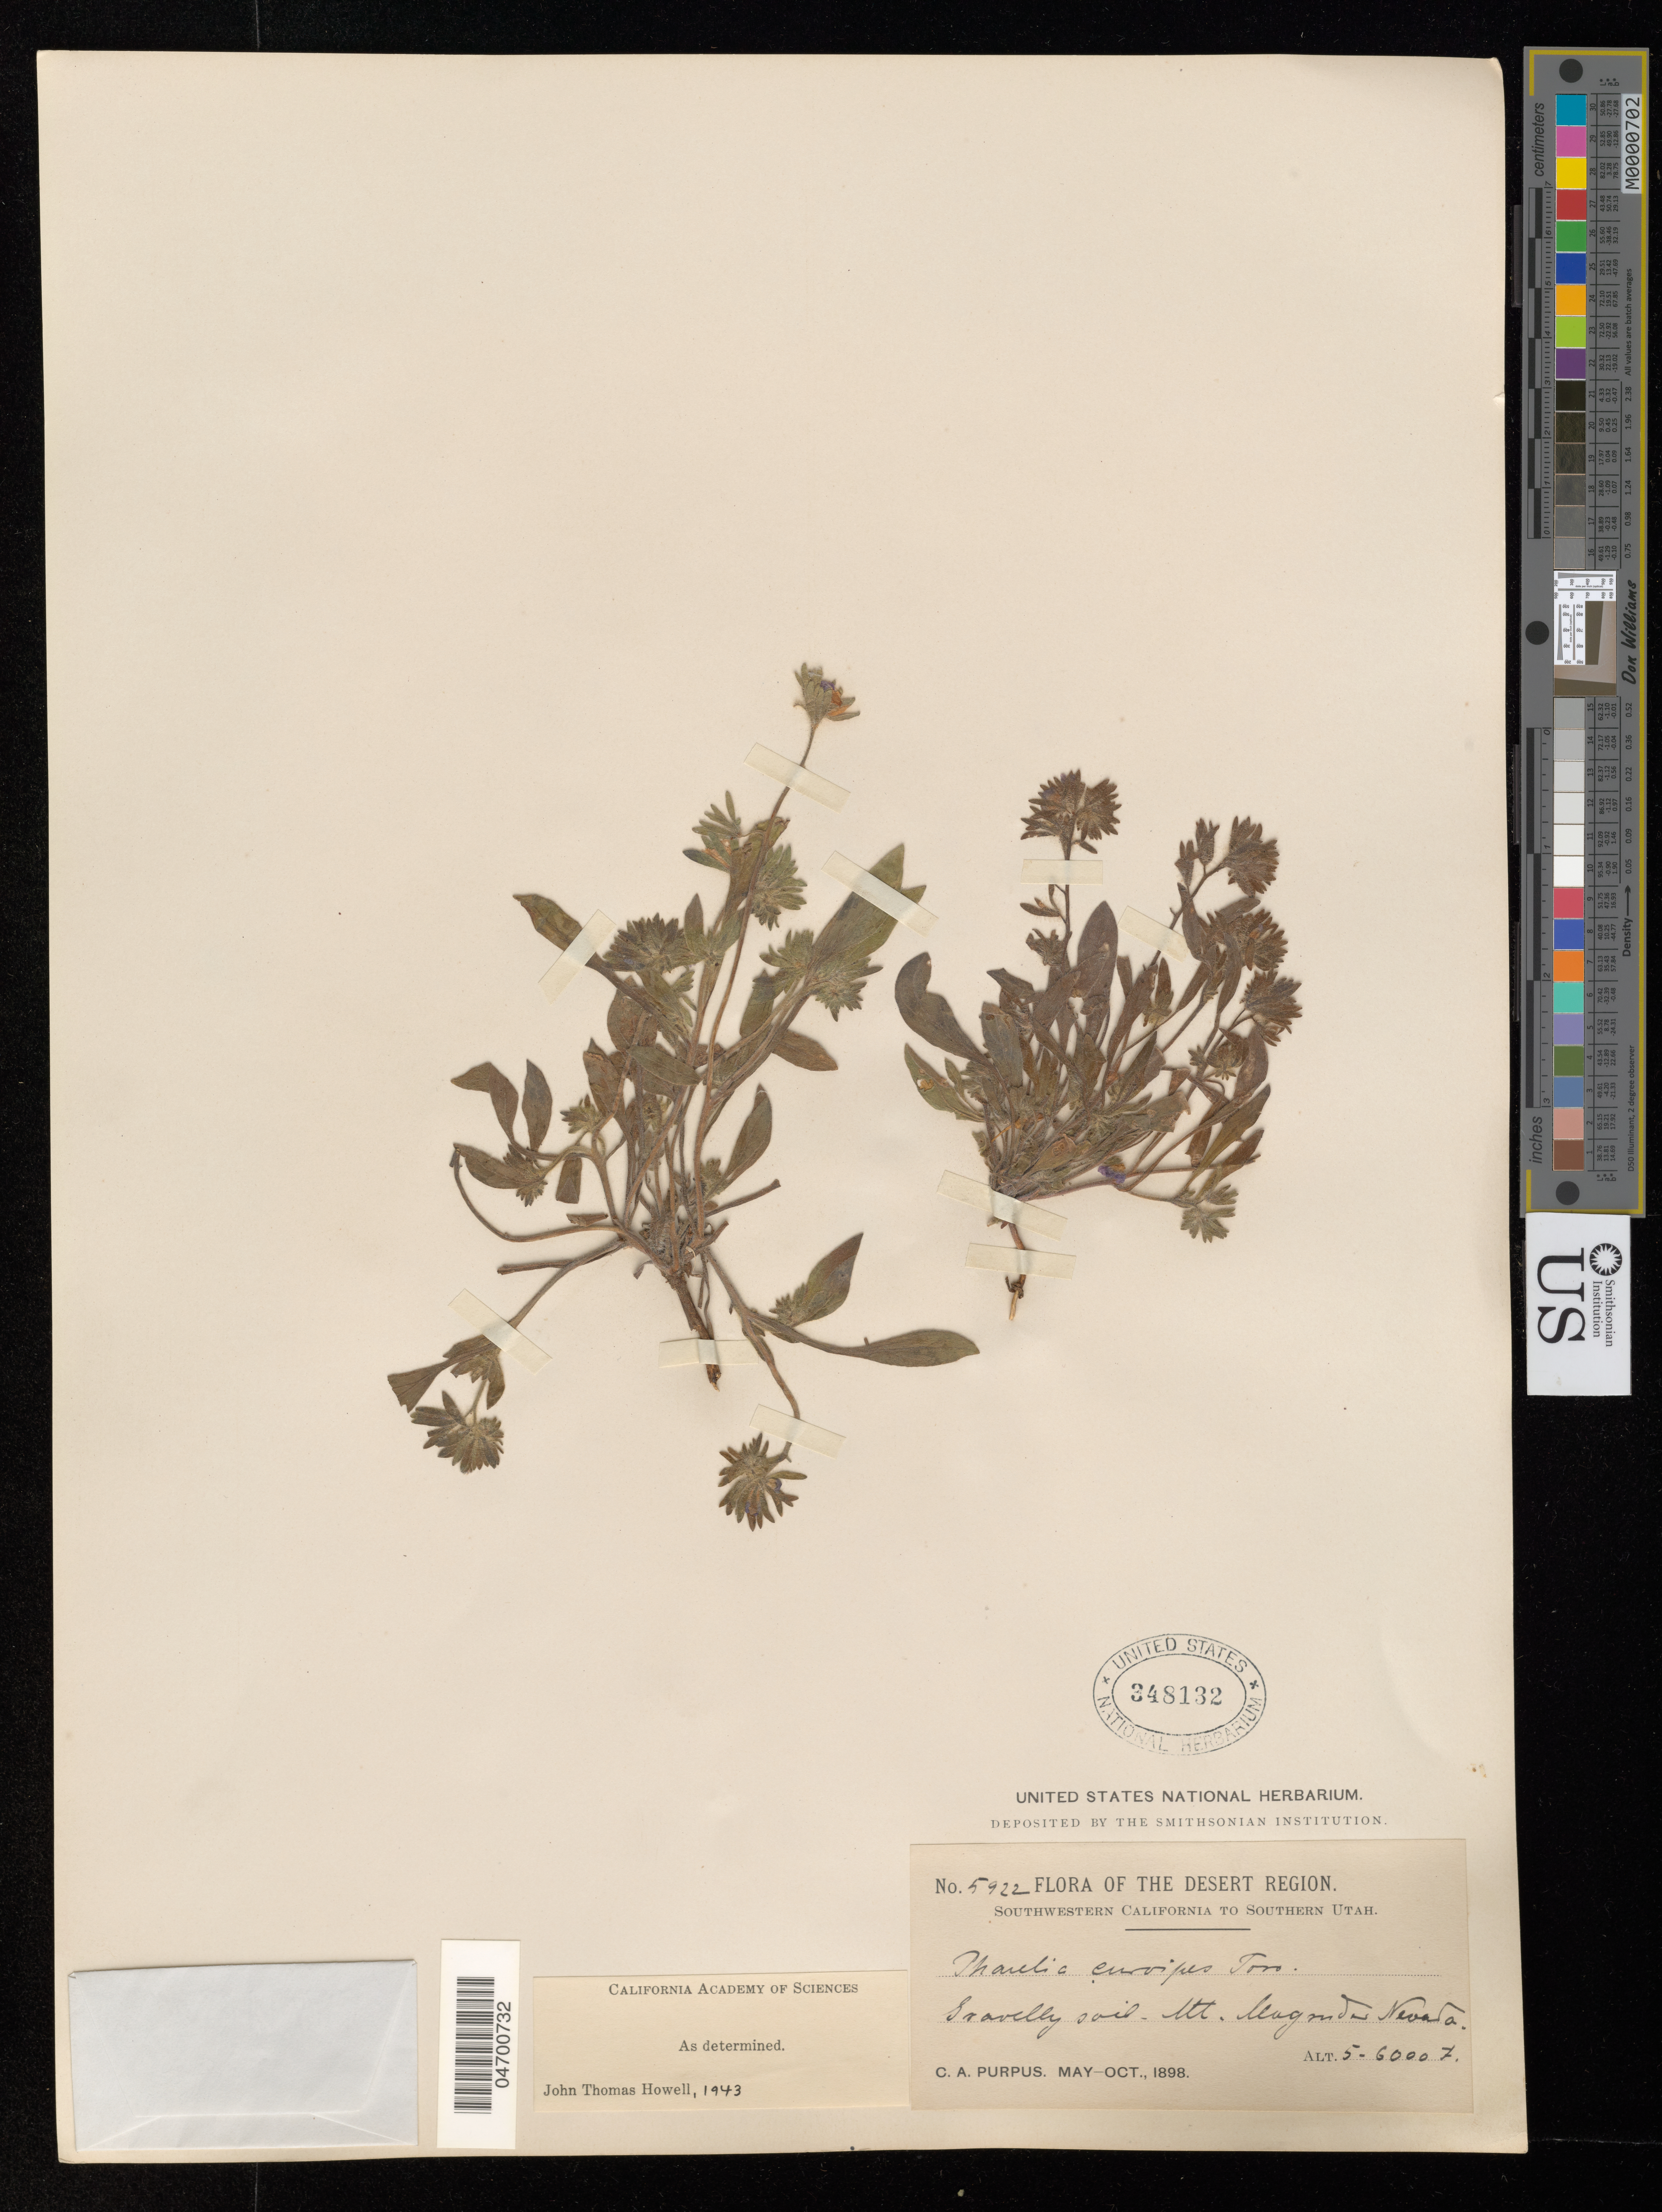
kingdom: Plantae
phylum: Tracheophyta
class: Magnoliopsida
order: Boraginales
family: Hydrophyllaceae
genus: Phacelia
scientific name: Phacelia curvipes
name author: Torr. in C. King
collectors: C. A. Purpus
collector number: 5922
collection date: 1898-05/1898-10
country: United States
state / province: Nevada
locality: The Desert Region. Southwestern California to Southern Utah. Mt. Magruder.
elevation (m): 1524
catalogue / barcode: US 348132